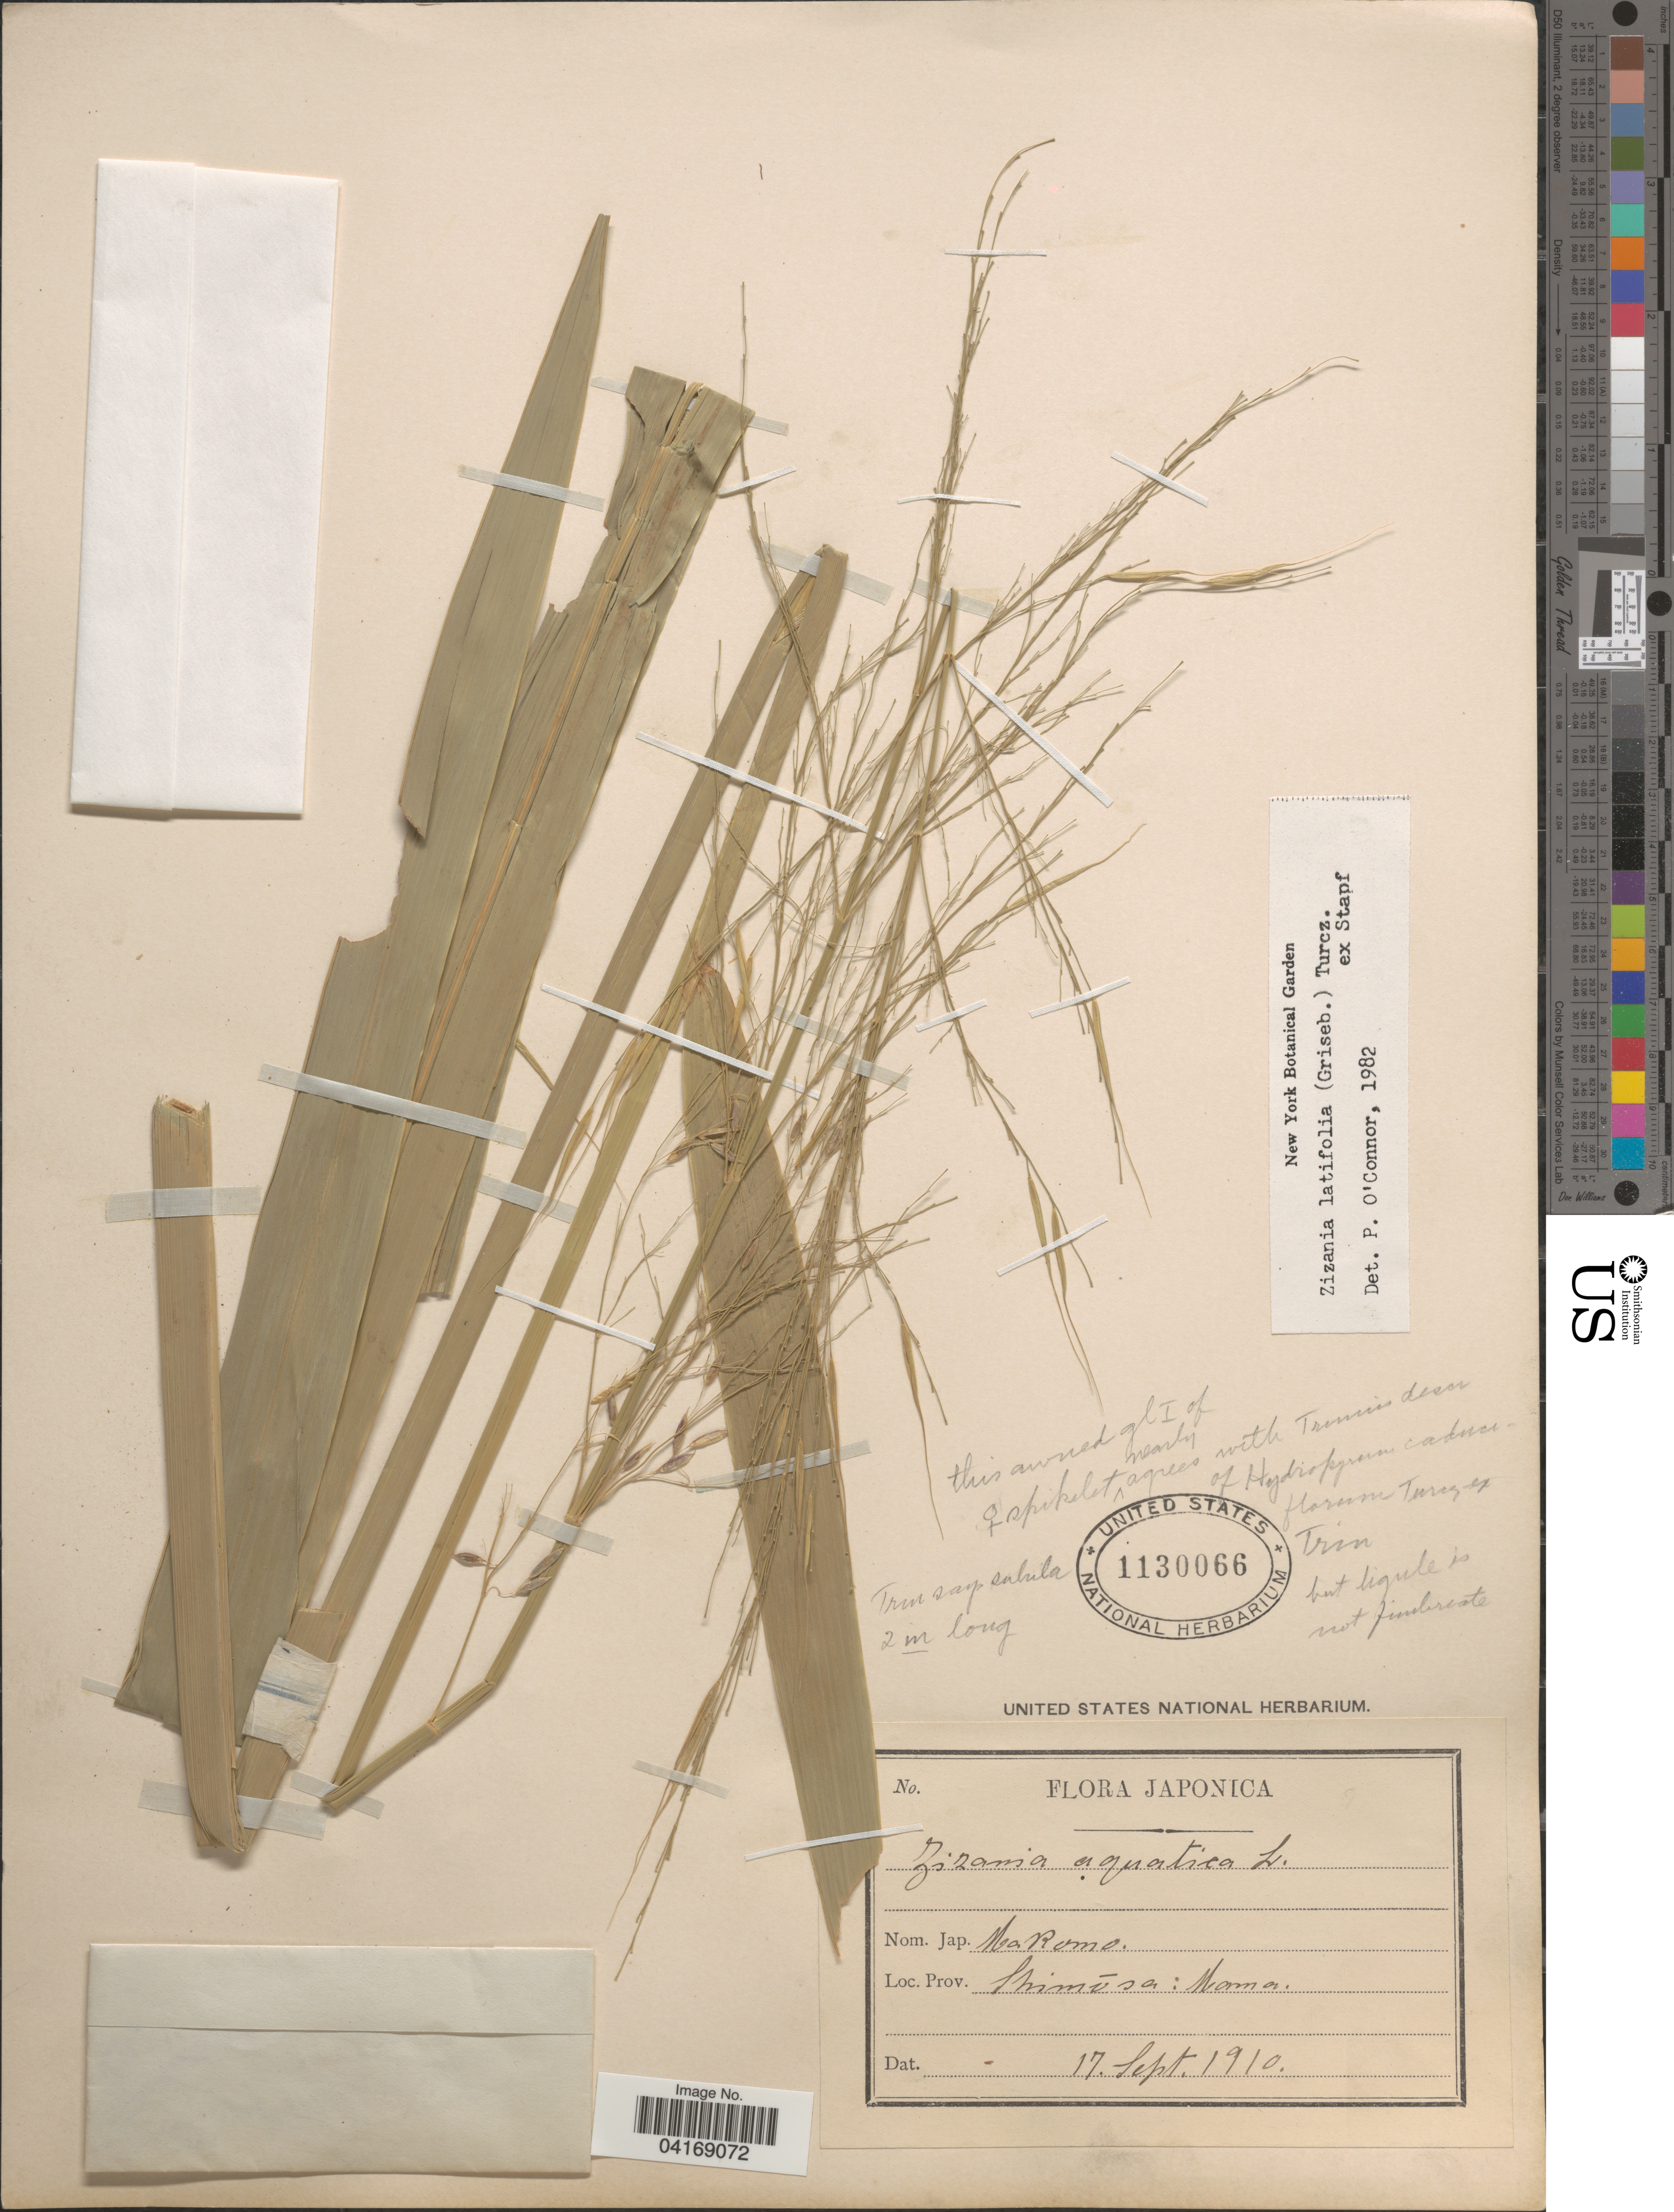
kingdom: Plantae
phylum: Tracheophyta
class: Liliopsida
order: Poales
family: Poaceae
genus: Zizania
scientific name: Zizania latifolia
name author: (Griseb.) Stapf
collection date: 1910-09-17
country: Japan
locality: Prov. Shimosa: Marma [interpreted].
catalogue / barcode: US 1130066